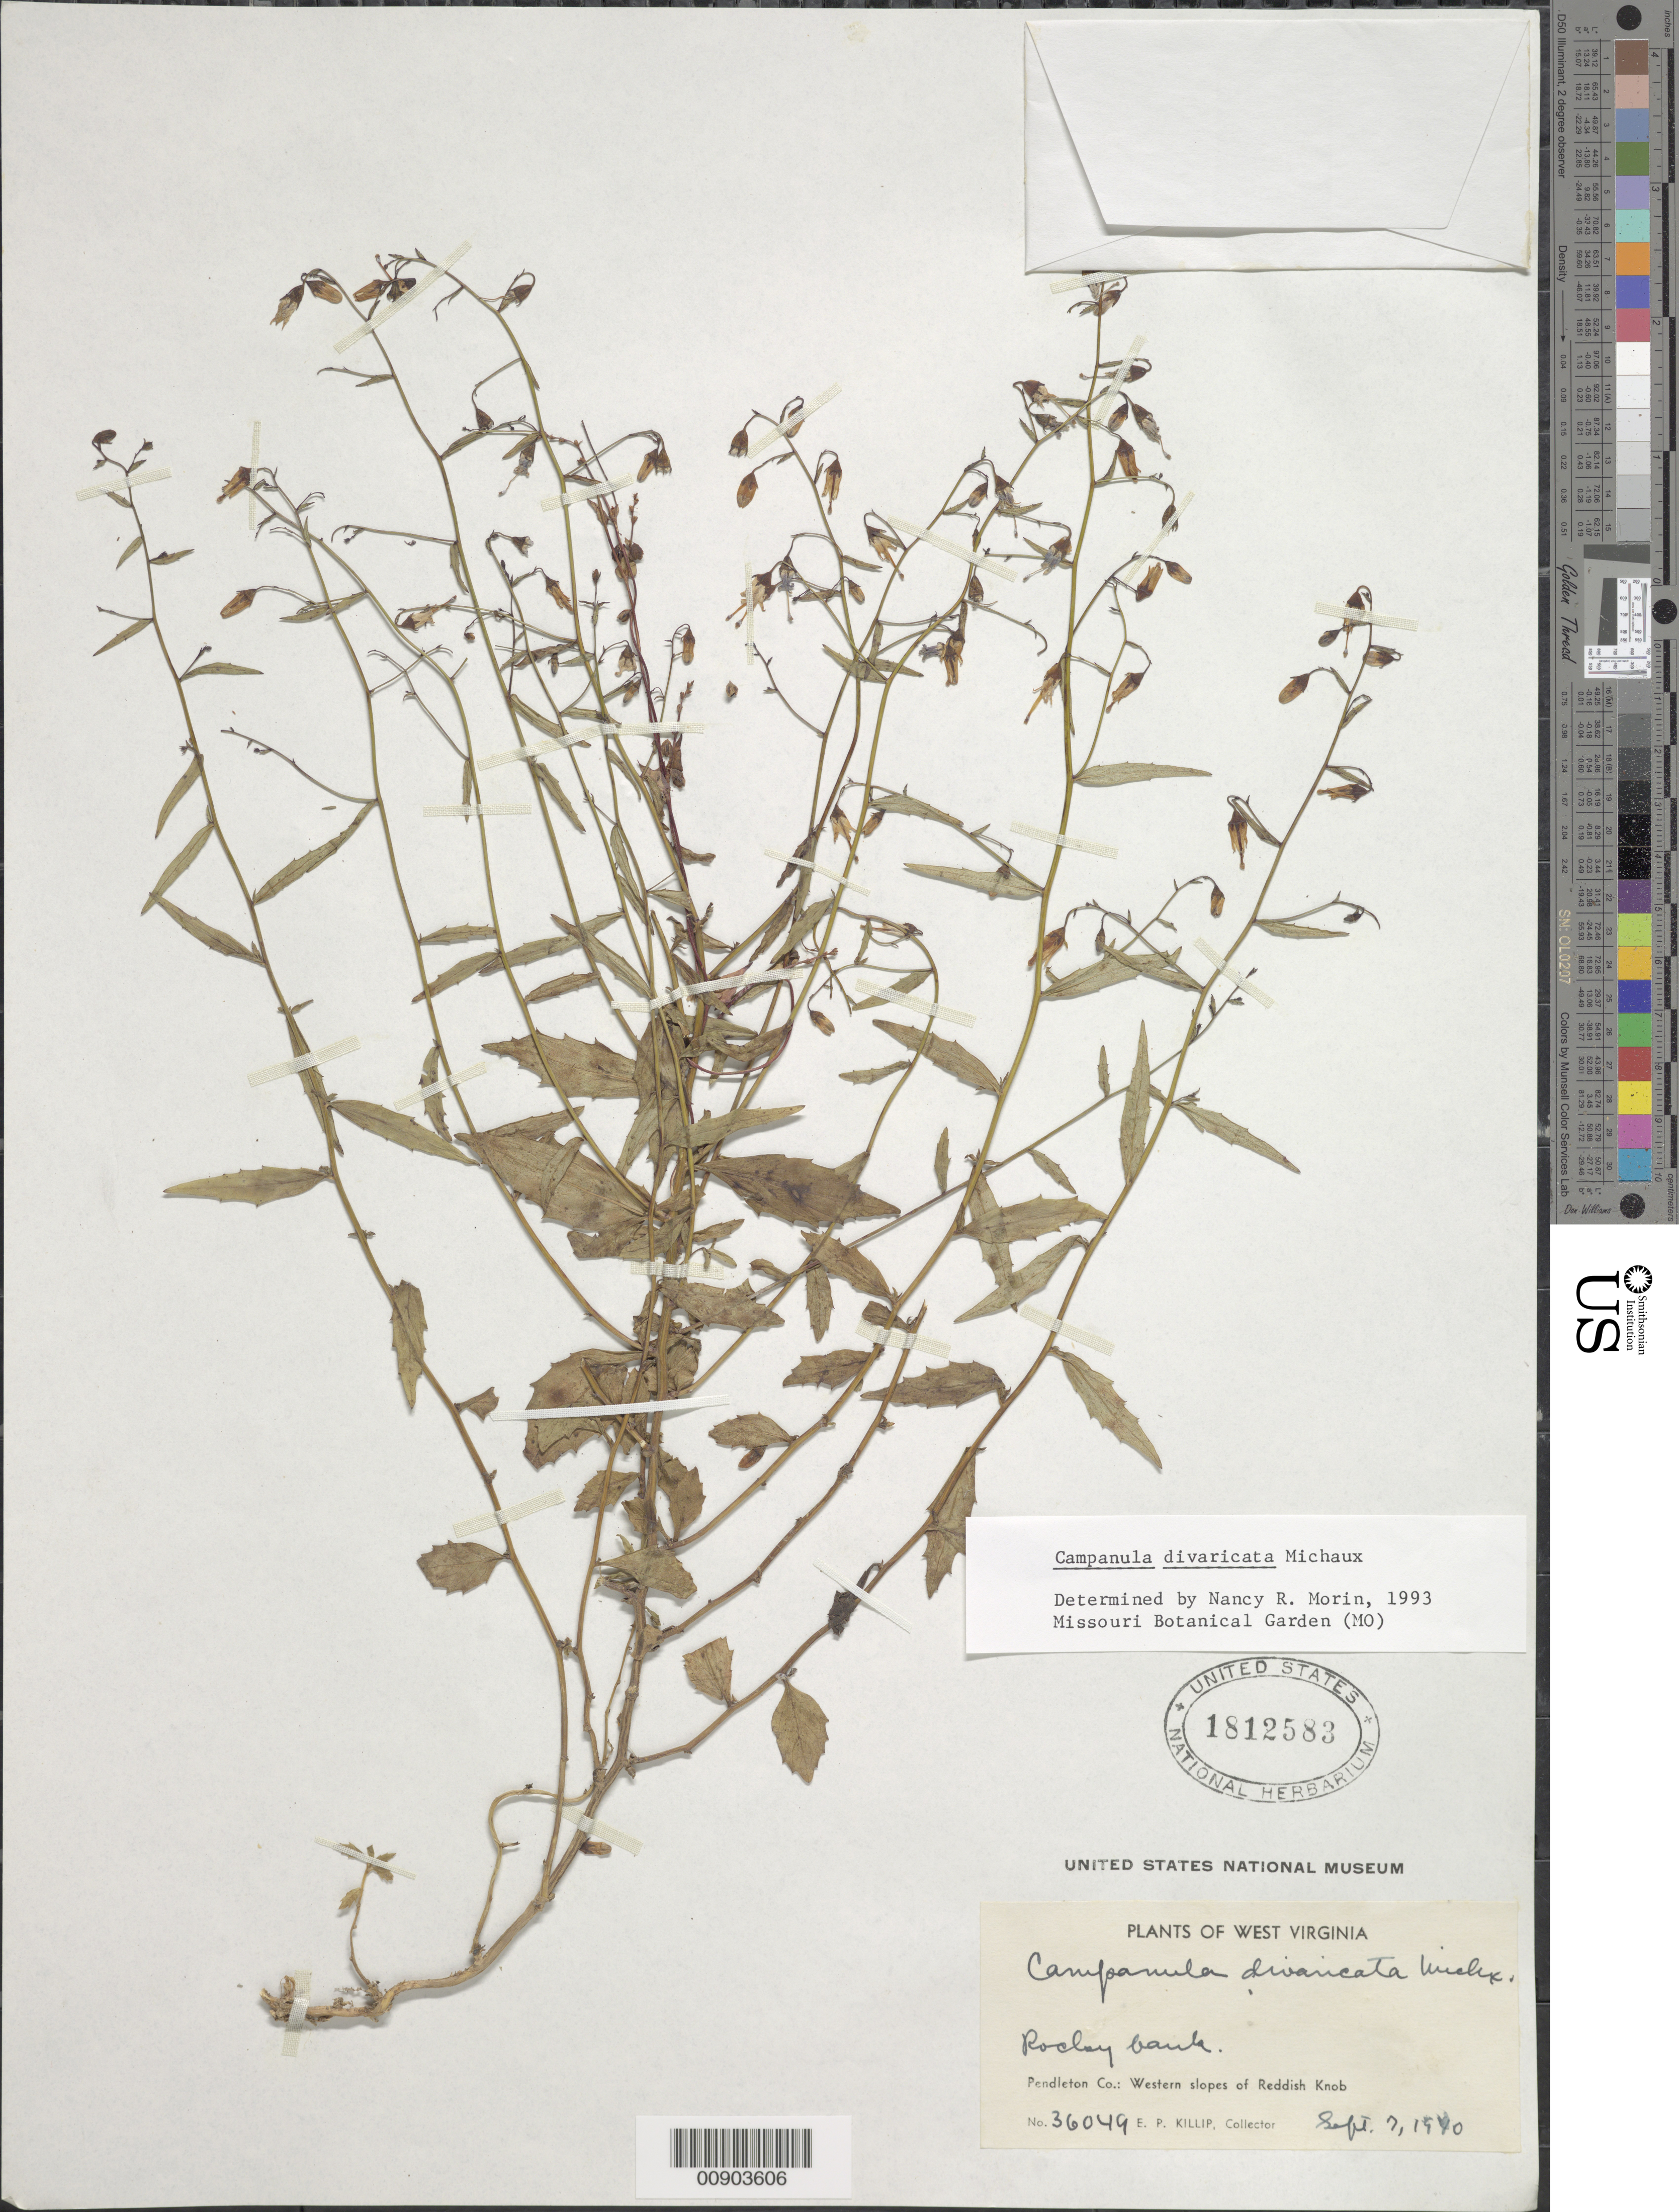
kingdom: Plantae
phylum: Tracheophyta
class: Magnoliopsida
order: Asterales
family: Campanulaceae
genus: Campanula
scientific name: Campanula divaricata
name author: Michx.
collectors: E. P. Killip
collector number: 36049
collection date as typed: Sept. 7, 1940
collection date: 1940-09-07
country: United States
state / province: West Virginia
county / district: Pendleton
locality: Western slopes of Reddish Knob.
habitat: Rocky bank.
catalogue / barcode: US 1812583